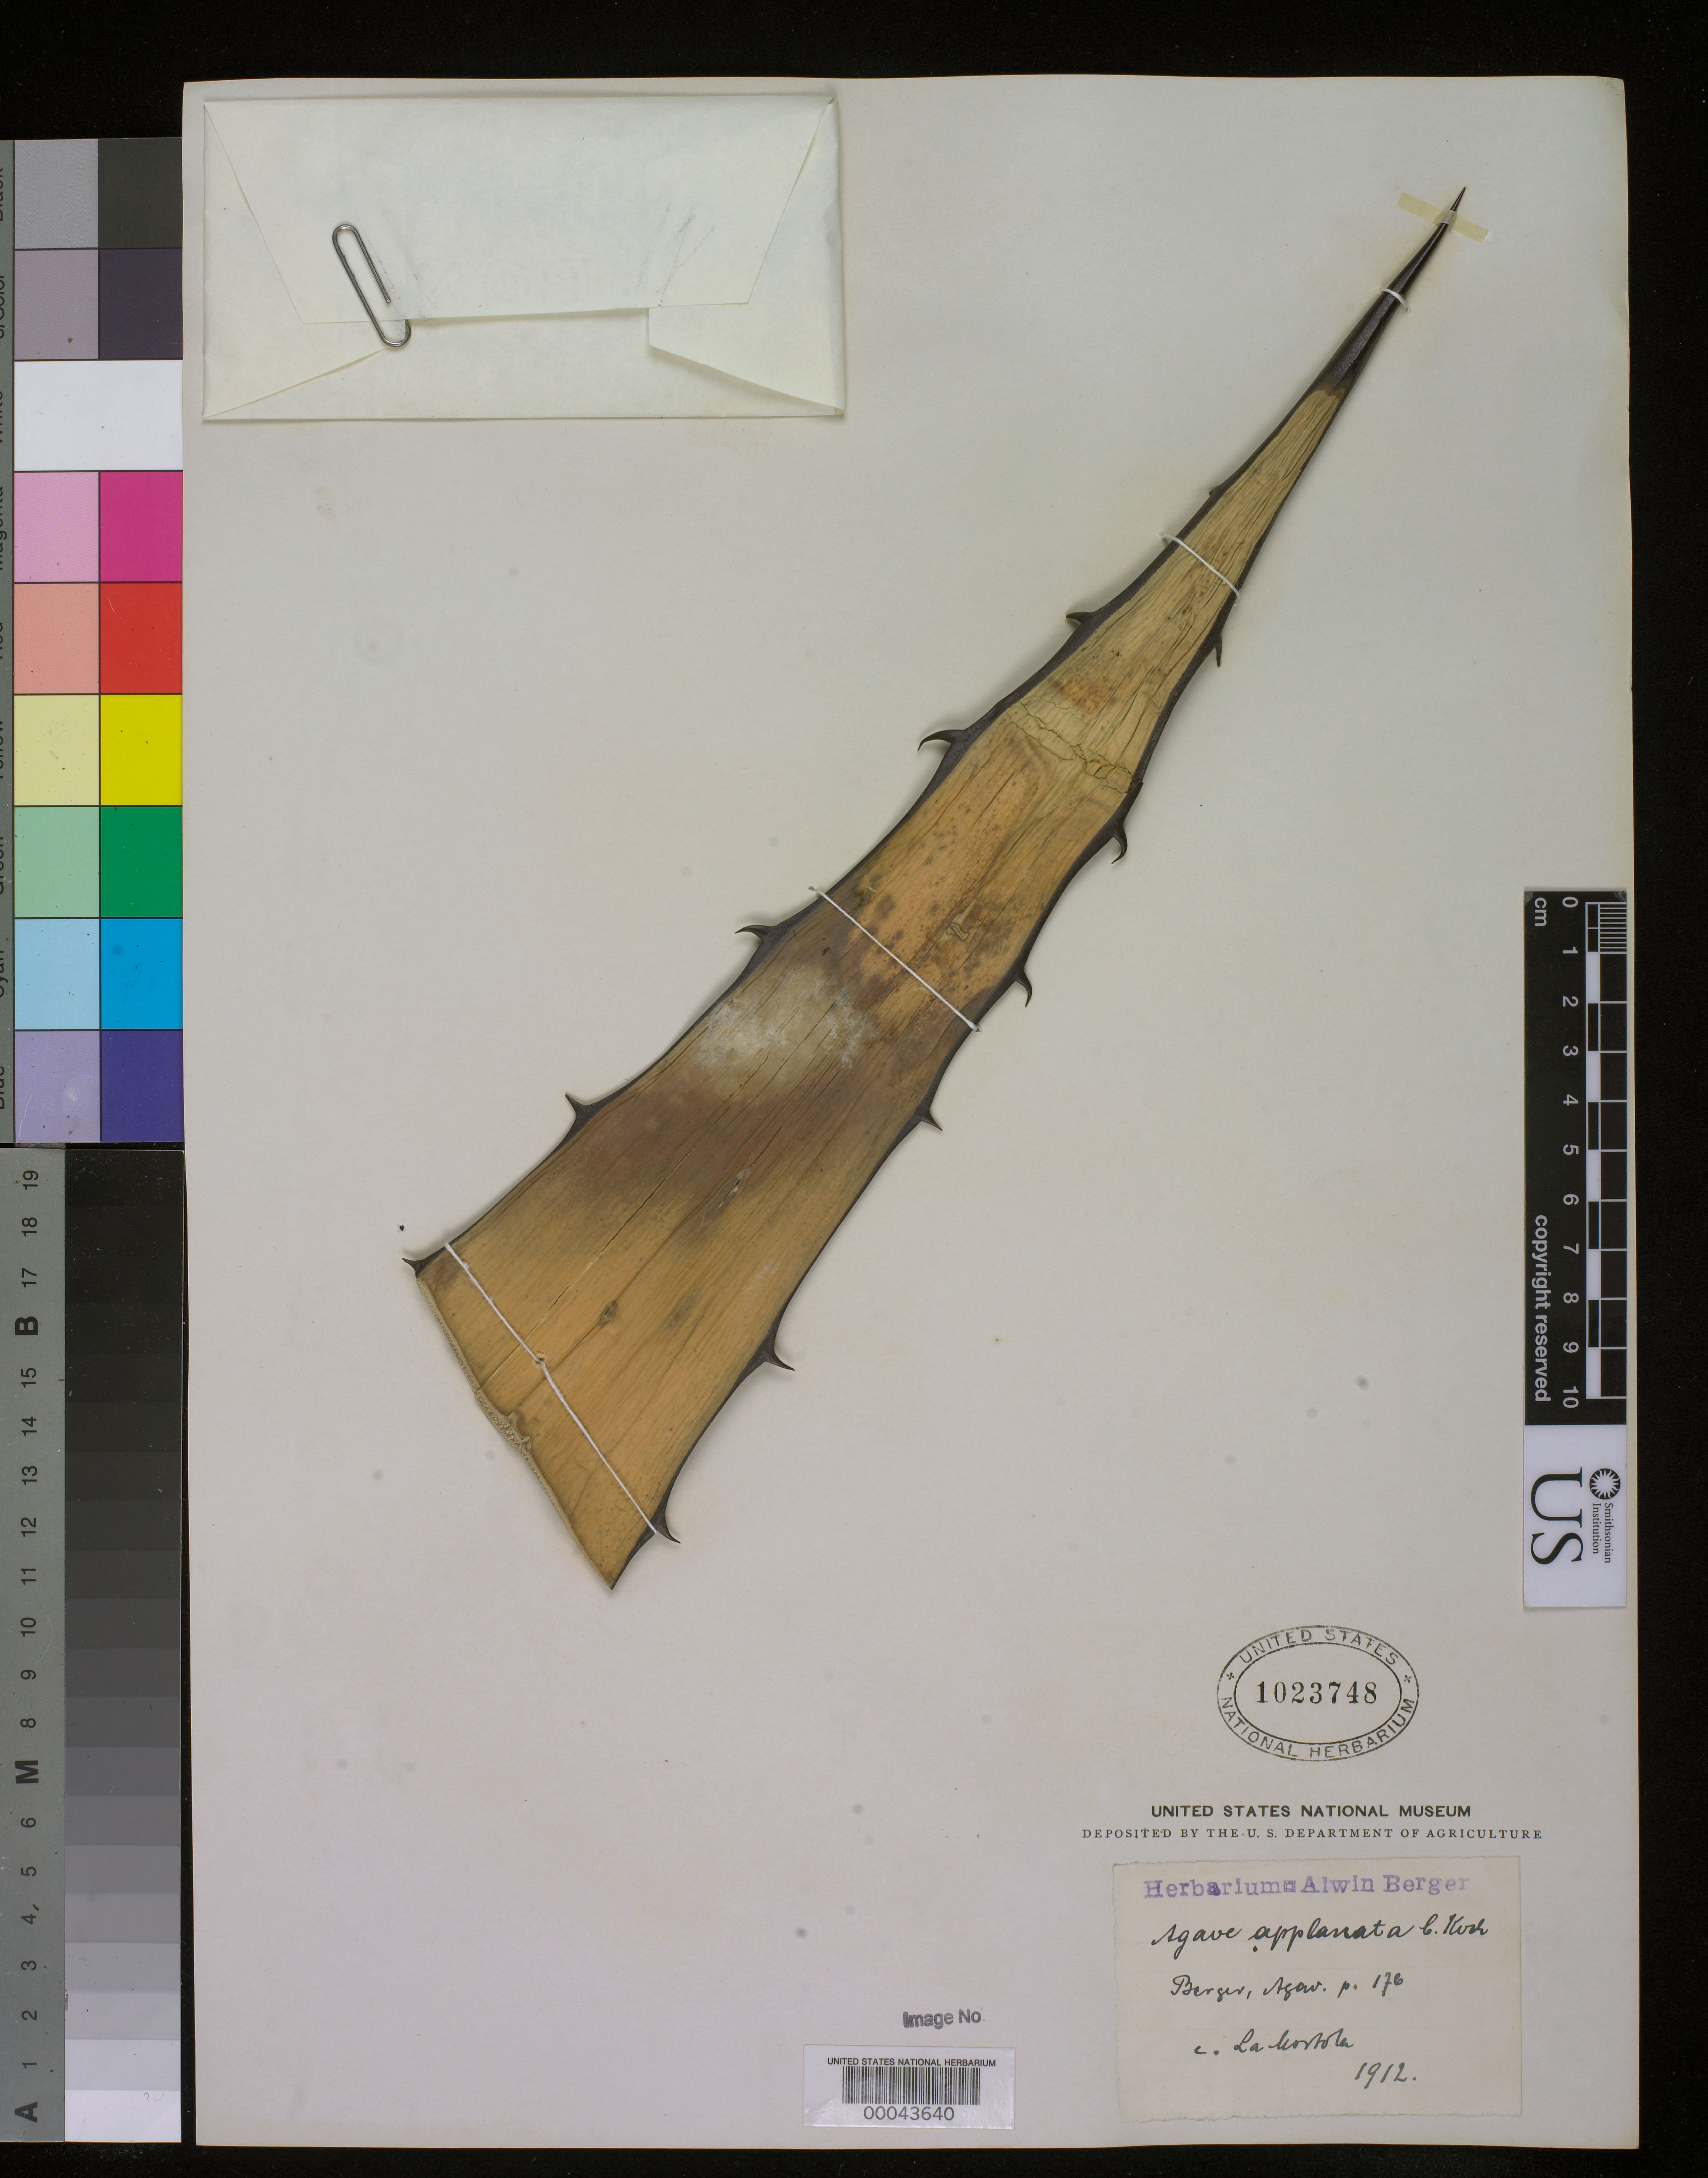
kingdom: Plantae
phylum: Tracheophyta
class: Liliopsida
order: Asparagales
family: Asparagaceae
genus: Agave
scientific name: Agave applanata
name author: Lem. ex Jacobi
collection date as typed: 1912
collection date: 1912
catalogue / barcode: US 1023748